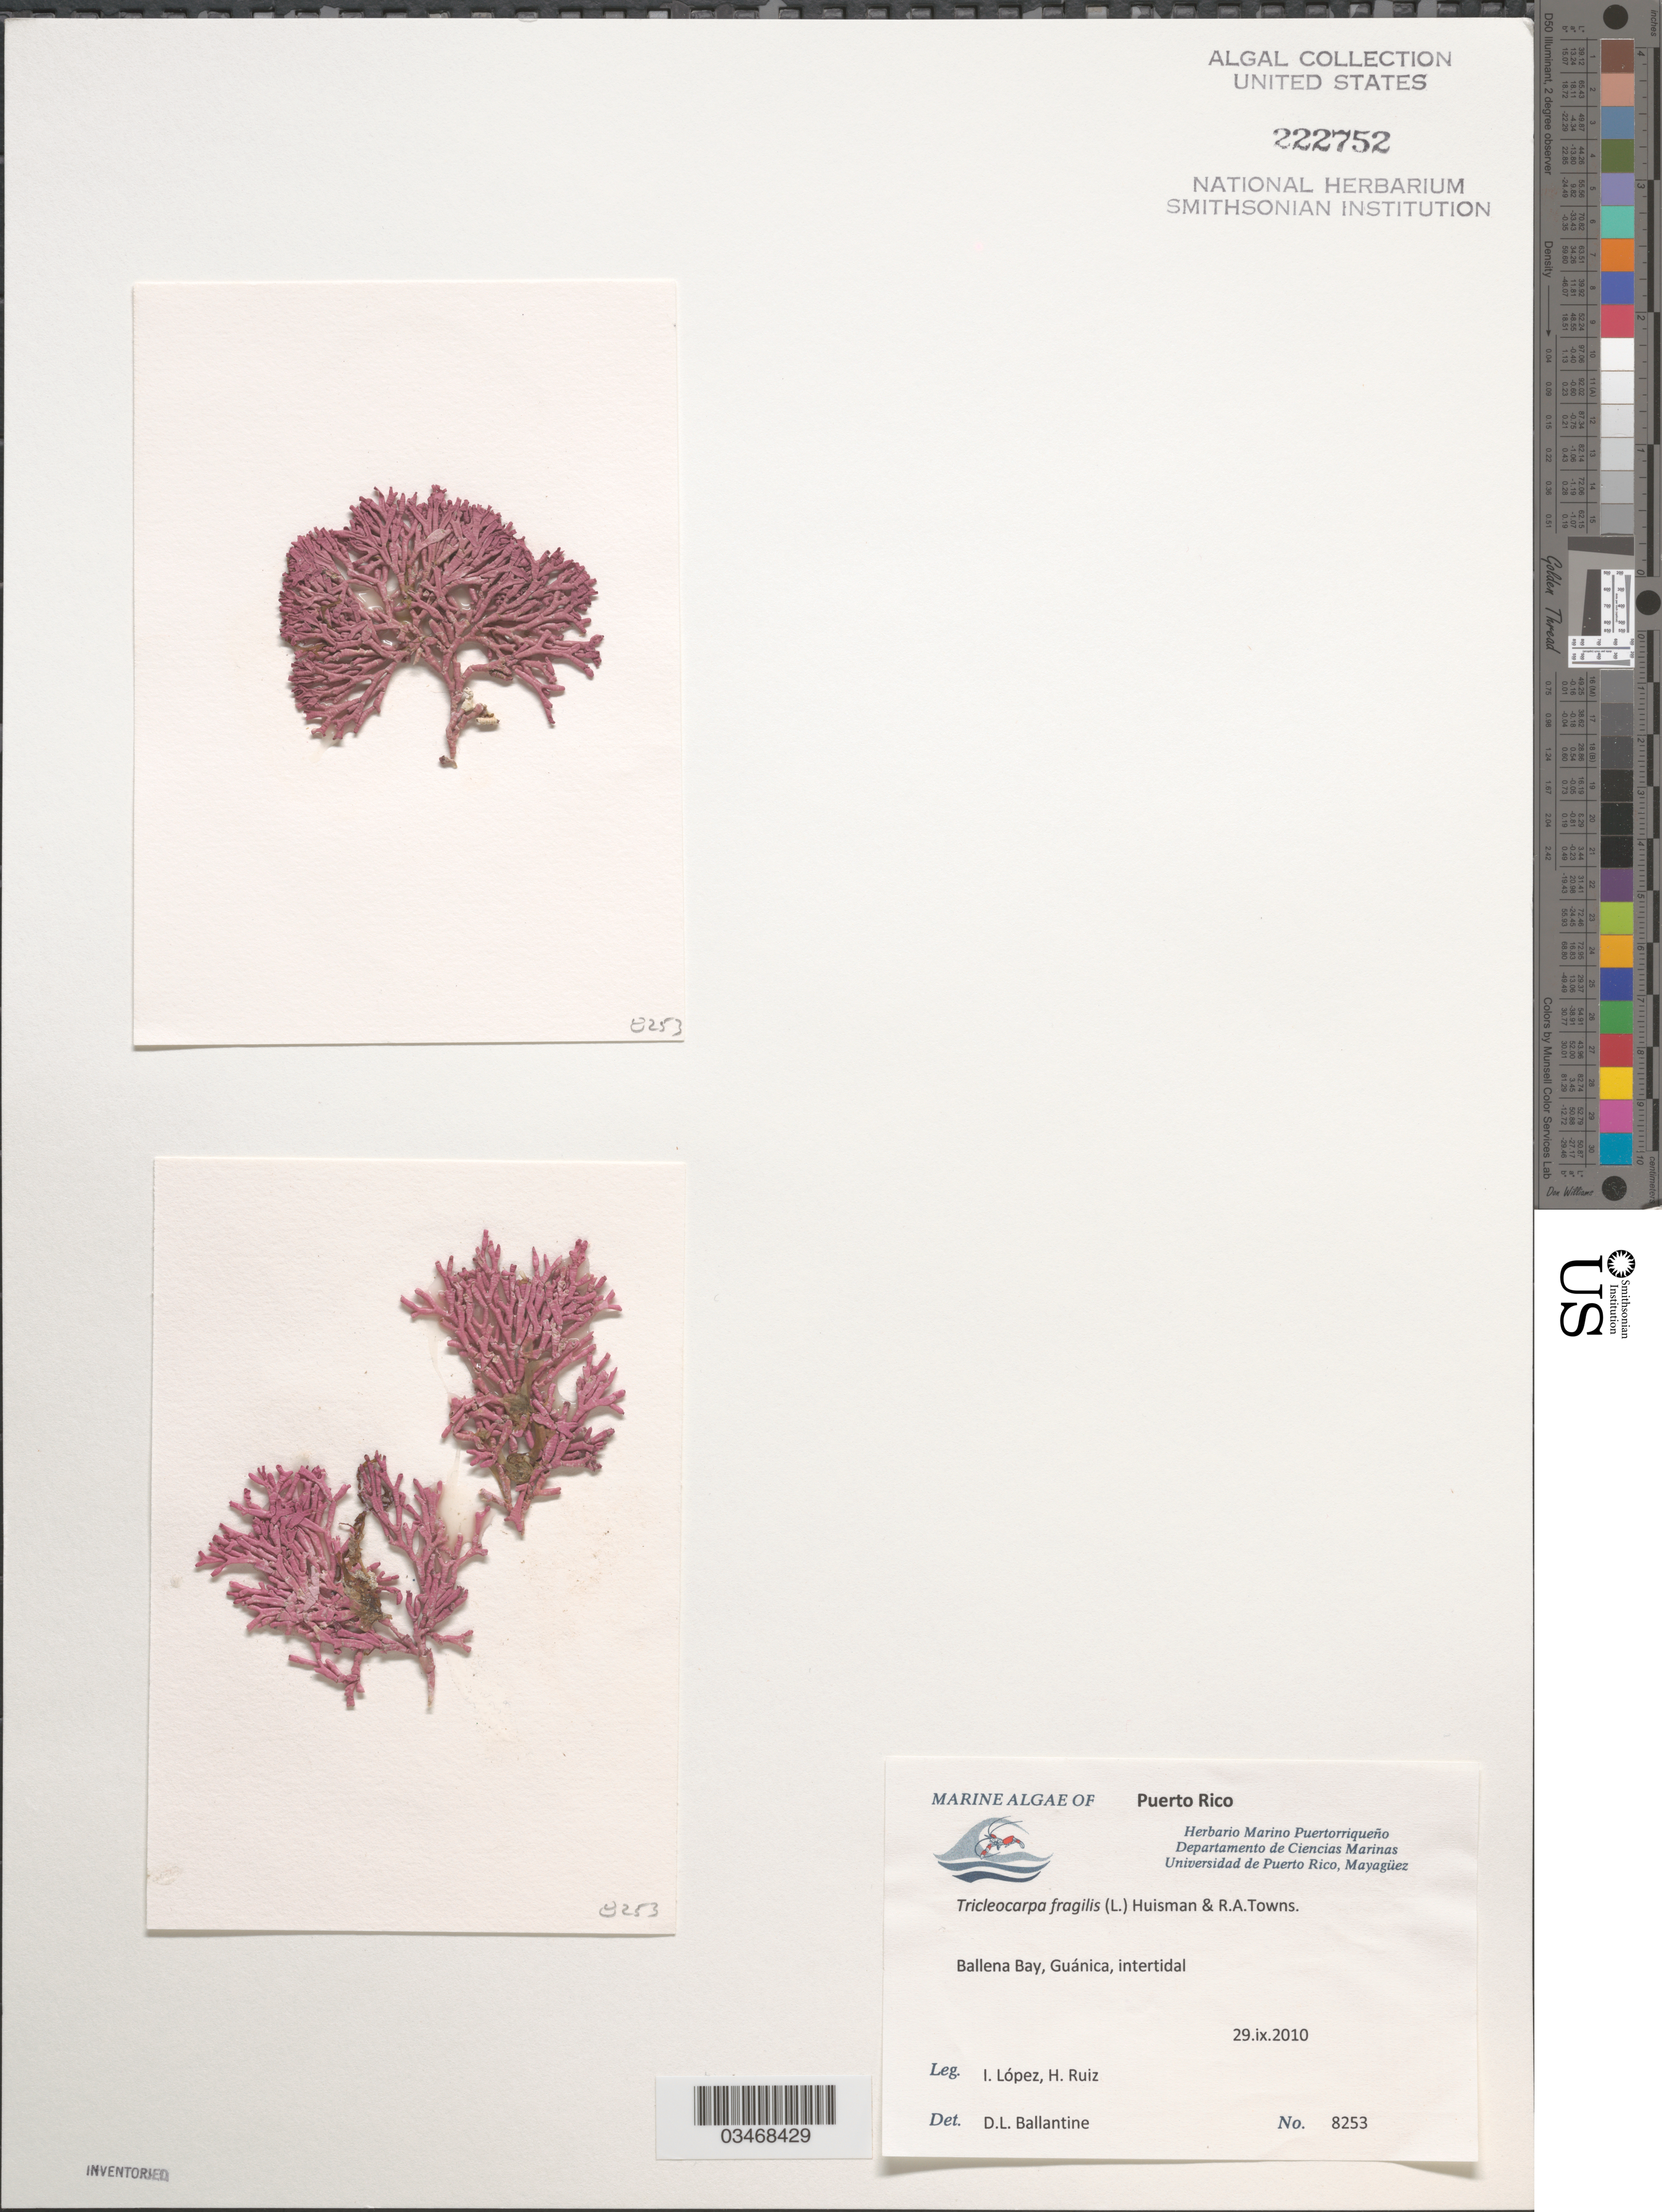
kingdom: Plantae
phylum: Rhodophyta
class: Florideophyceae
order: Nemaliales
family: Galaxauraceae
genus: Tricleocarpa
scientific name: Tricleocarpa fragilis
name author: (L.) Huisman & R.A. Towns.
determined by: Ballantine, D. L.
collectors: I. Lopez & H. Ruiz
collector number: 8253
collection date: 2010-09-29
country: Puerto Rico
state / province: Guanica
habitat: Intertidal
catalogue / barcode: US 222752